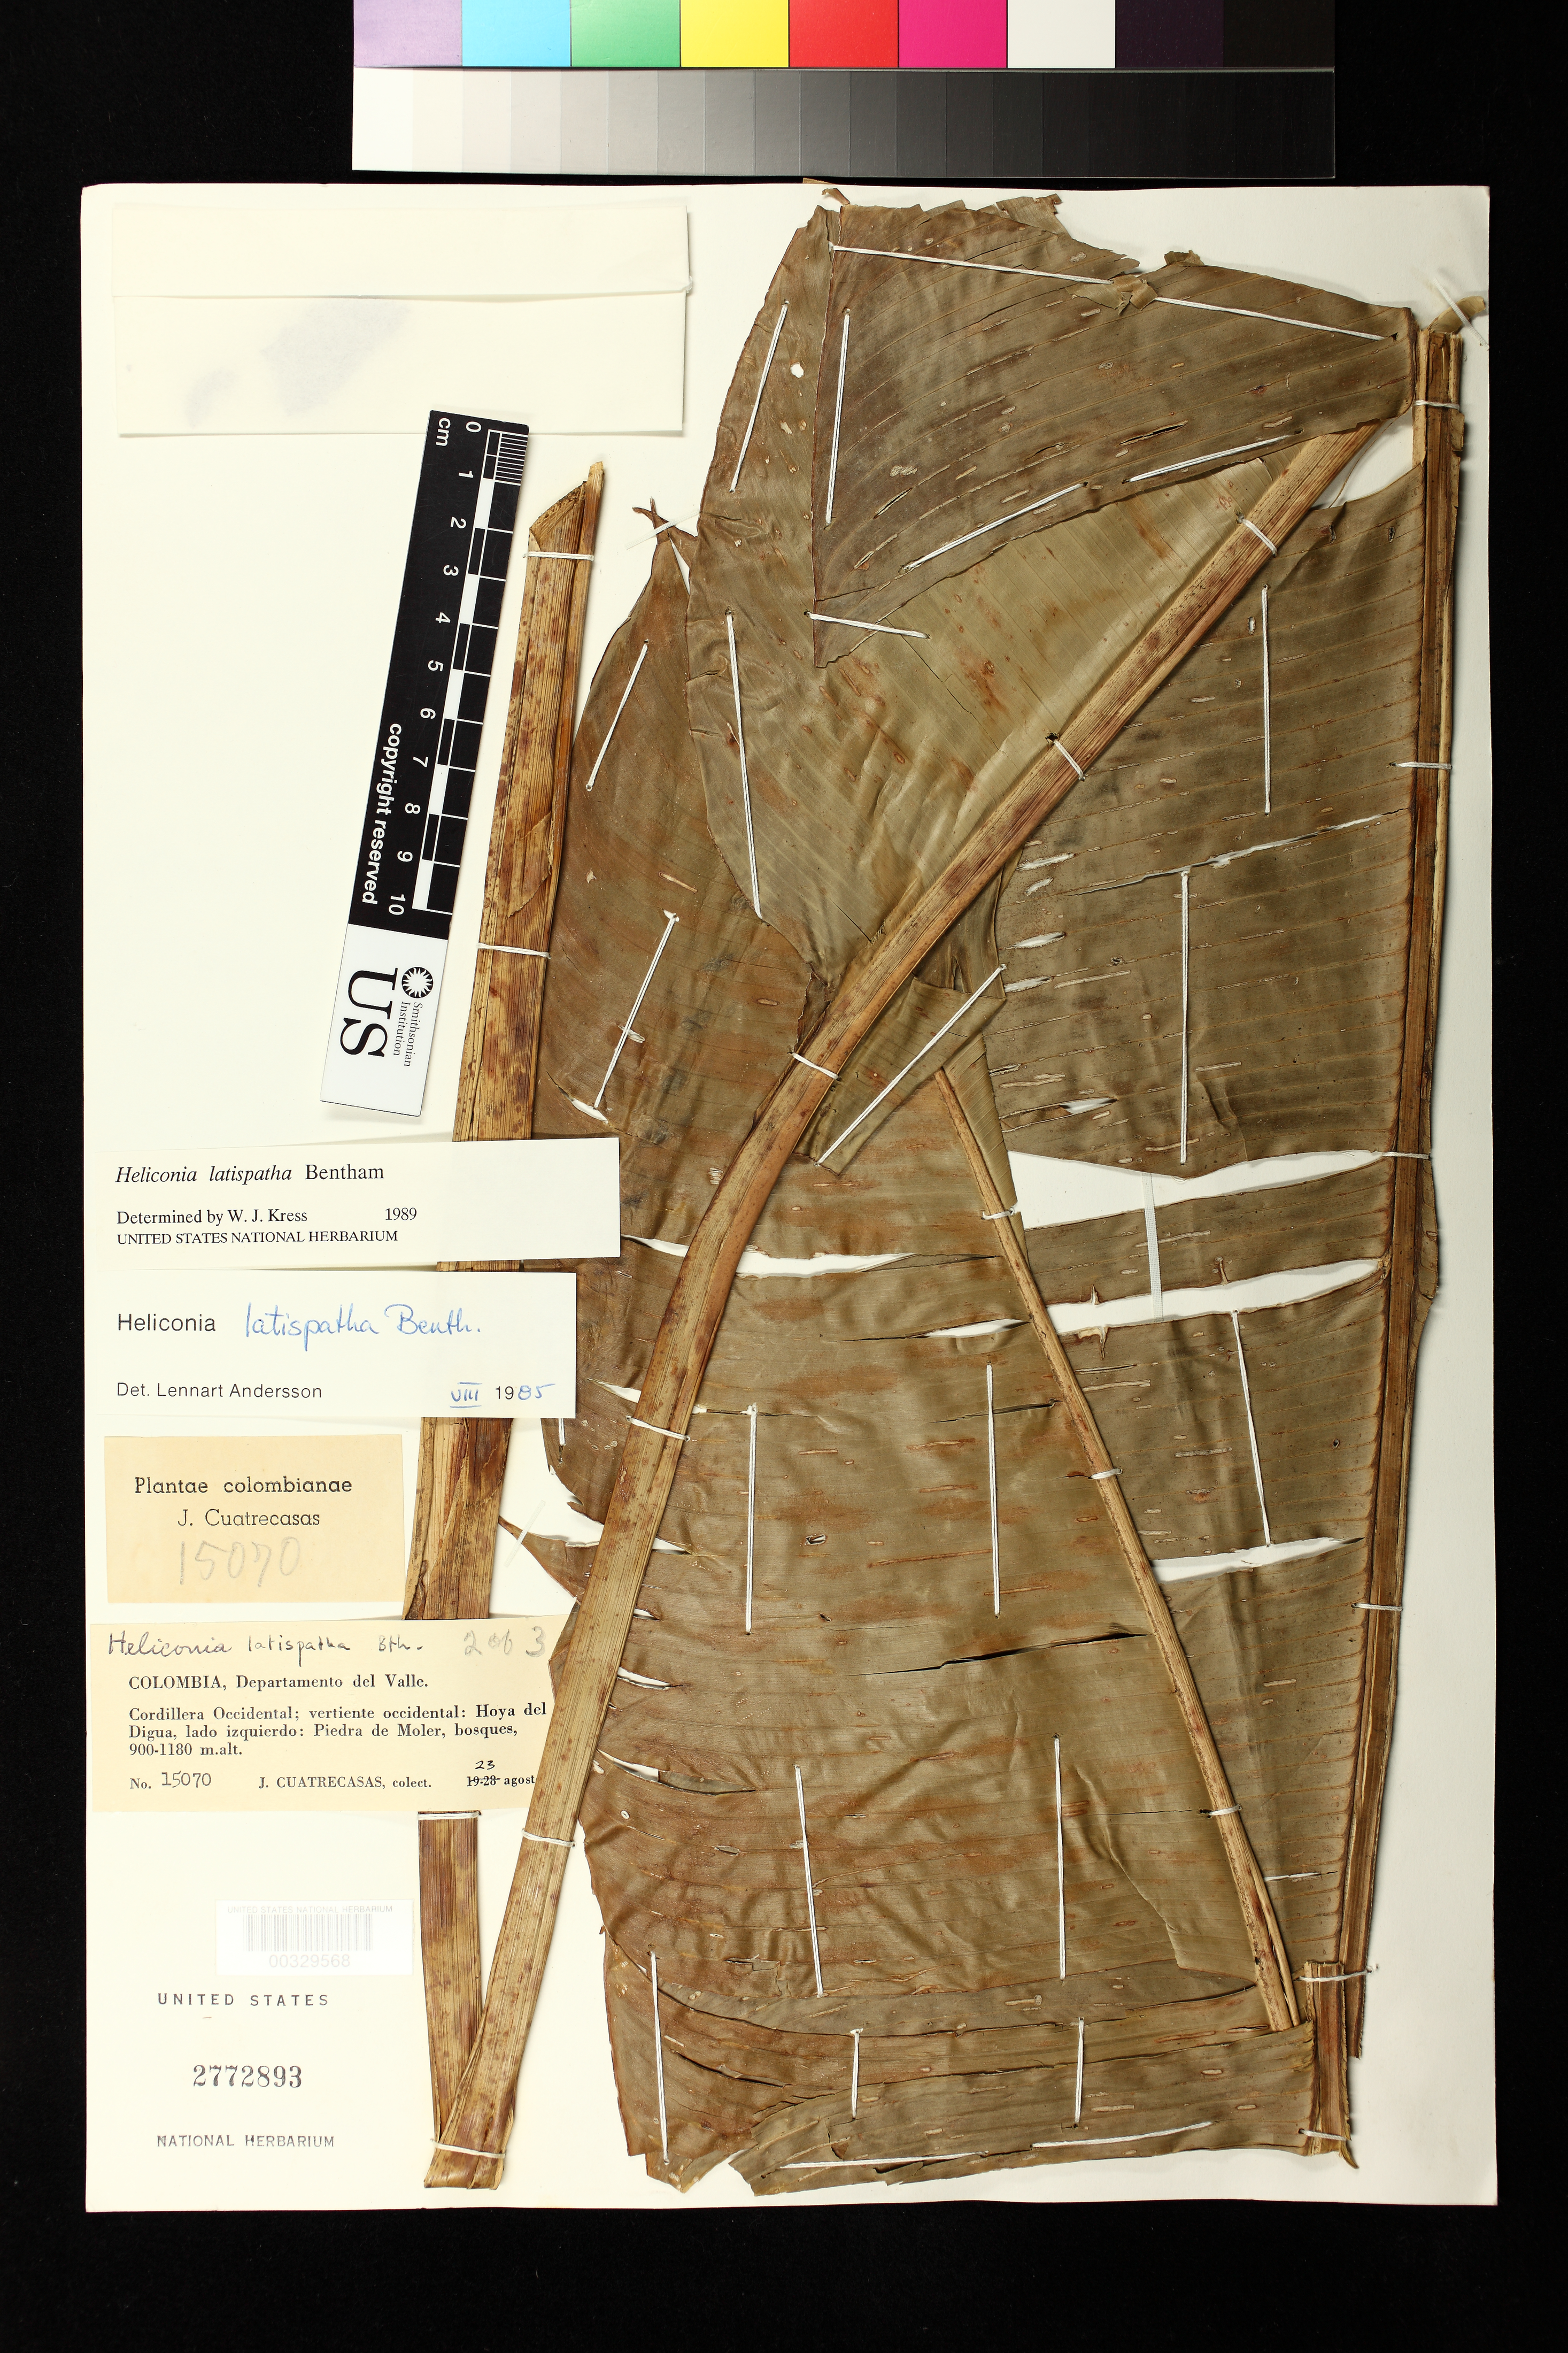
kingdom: Plantae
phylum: Tracheophyta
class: Liliopsida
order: Zingiberales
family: Heliconiaceae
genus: Heliconia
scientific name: Heliconia latispatha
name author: Benth.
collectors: J. Cuatrecasas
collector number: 15070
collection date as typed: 23 Aug 1943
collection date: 1943-08-23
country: Colombia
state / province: Valle del Cauca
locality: Cordillera Occidental, western slope, Valley of Rio Digua, left bank, Piedra de Moler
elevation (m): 900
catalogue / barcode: US 2772893